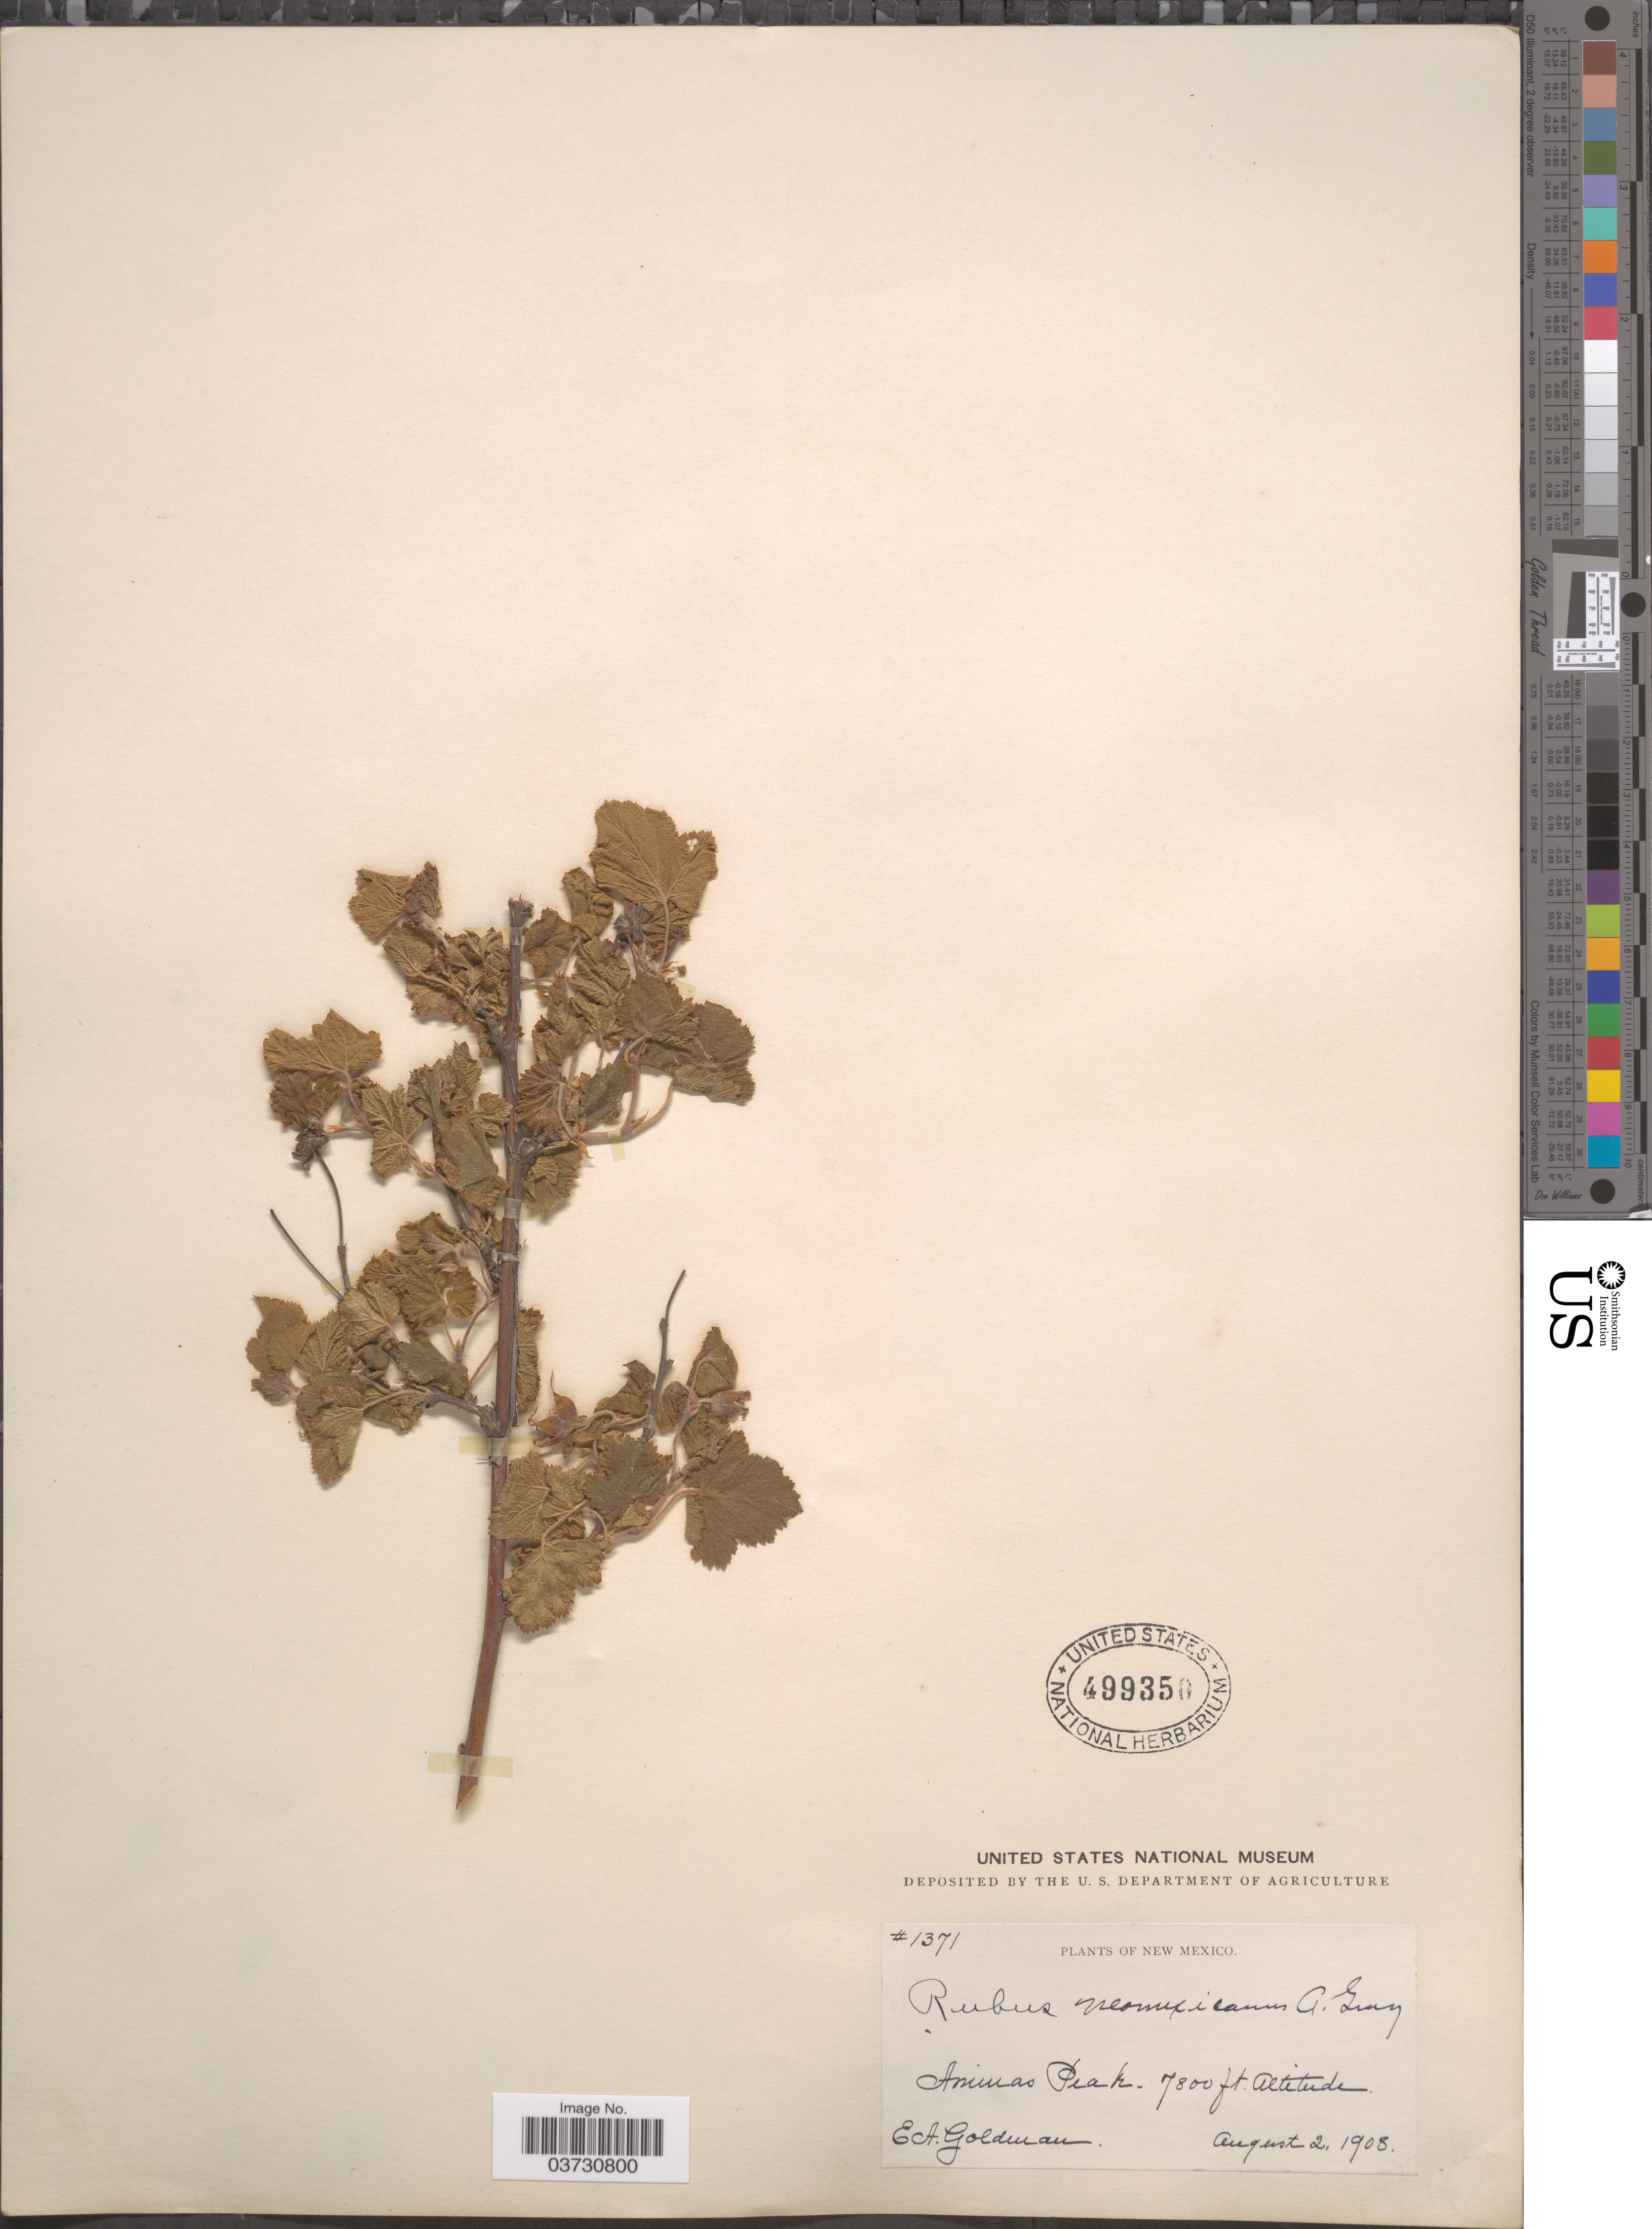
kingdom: Plantae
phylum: Tracheophyta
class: Magnoliopsida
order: Rosales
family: Rosaceae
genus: Rubus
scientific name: Rubus neomexicanus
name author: A. Gray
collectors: E. A. Goldman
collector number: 1371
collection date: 1908-08-02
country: United States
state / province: New Mexico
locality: Animas Peak.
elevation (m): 2377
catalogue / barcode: US 499350